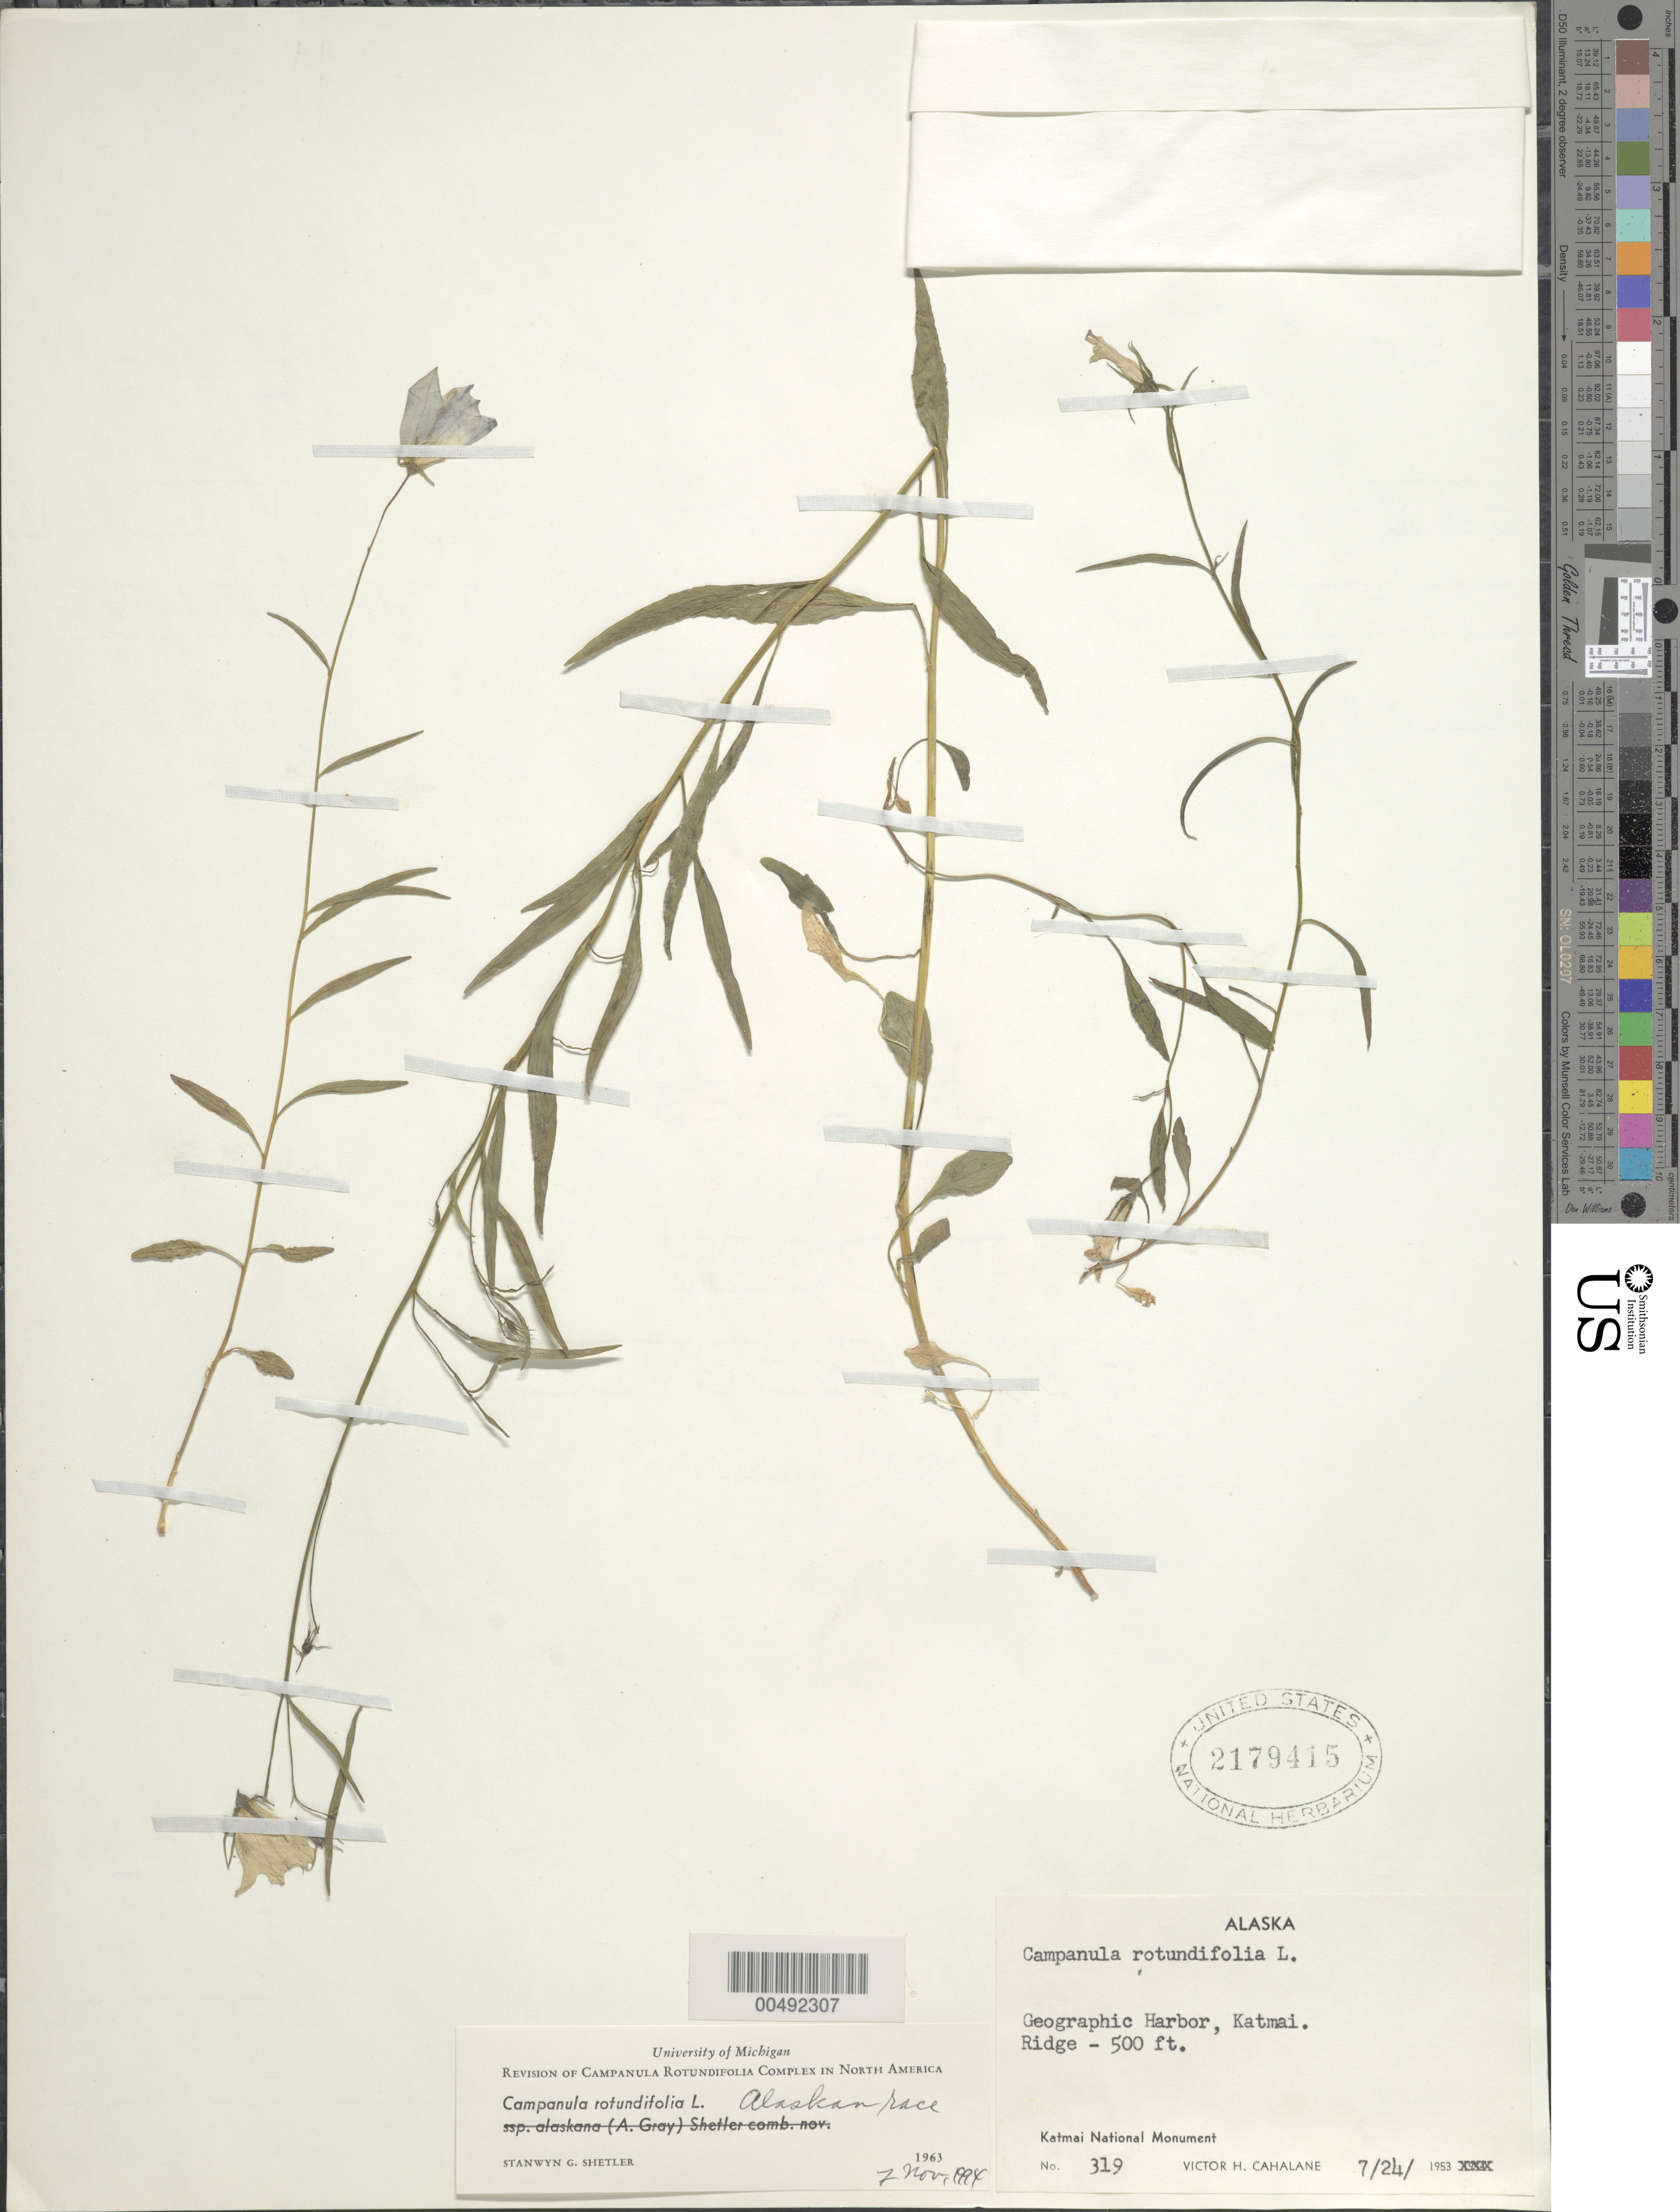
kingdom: Plantae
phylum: Tracheophyta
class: Magnoliopsida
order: Asterales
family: Campanulaceae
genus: Campanula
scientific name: Campanula rotundifolia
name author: L.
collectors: V. Cahalane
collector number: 319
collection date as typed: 24 Jul 1953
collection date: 1953-07-24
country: United States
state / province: Alaska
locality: Katmai National Monument, Katmai, Geographic Harbor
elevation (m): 152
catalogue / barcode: US 2179415